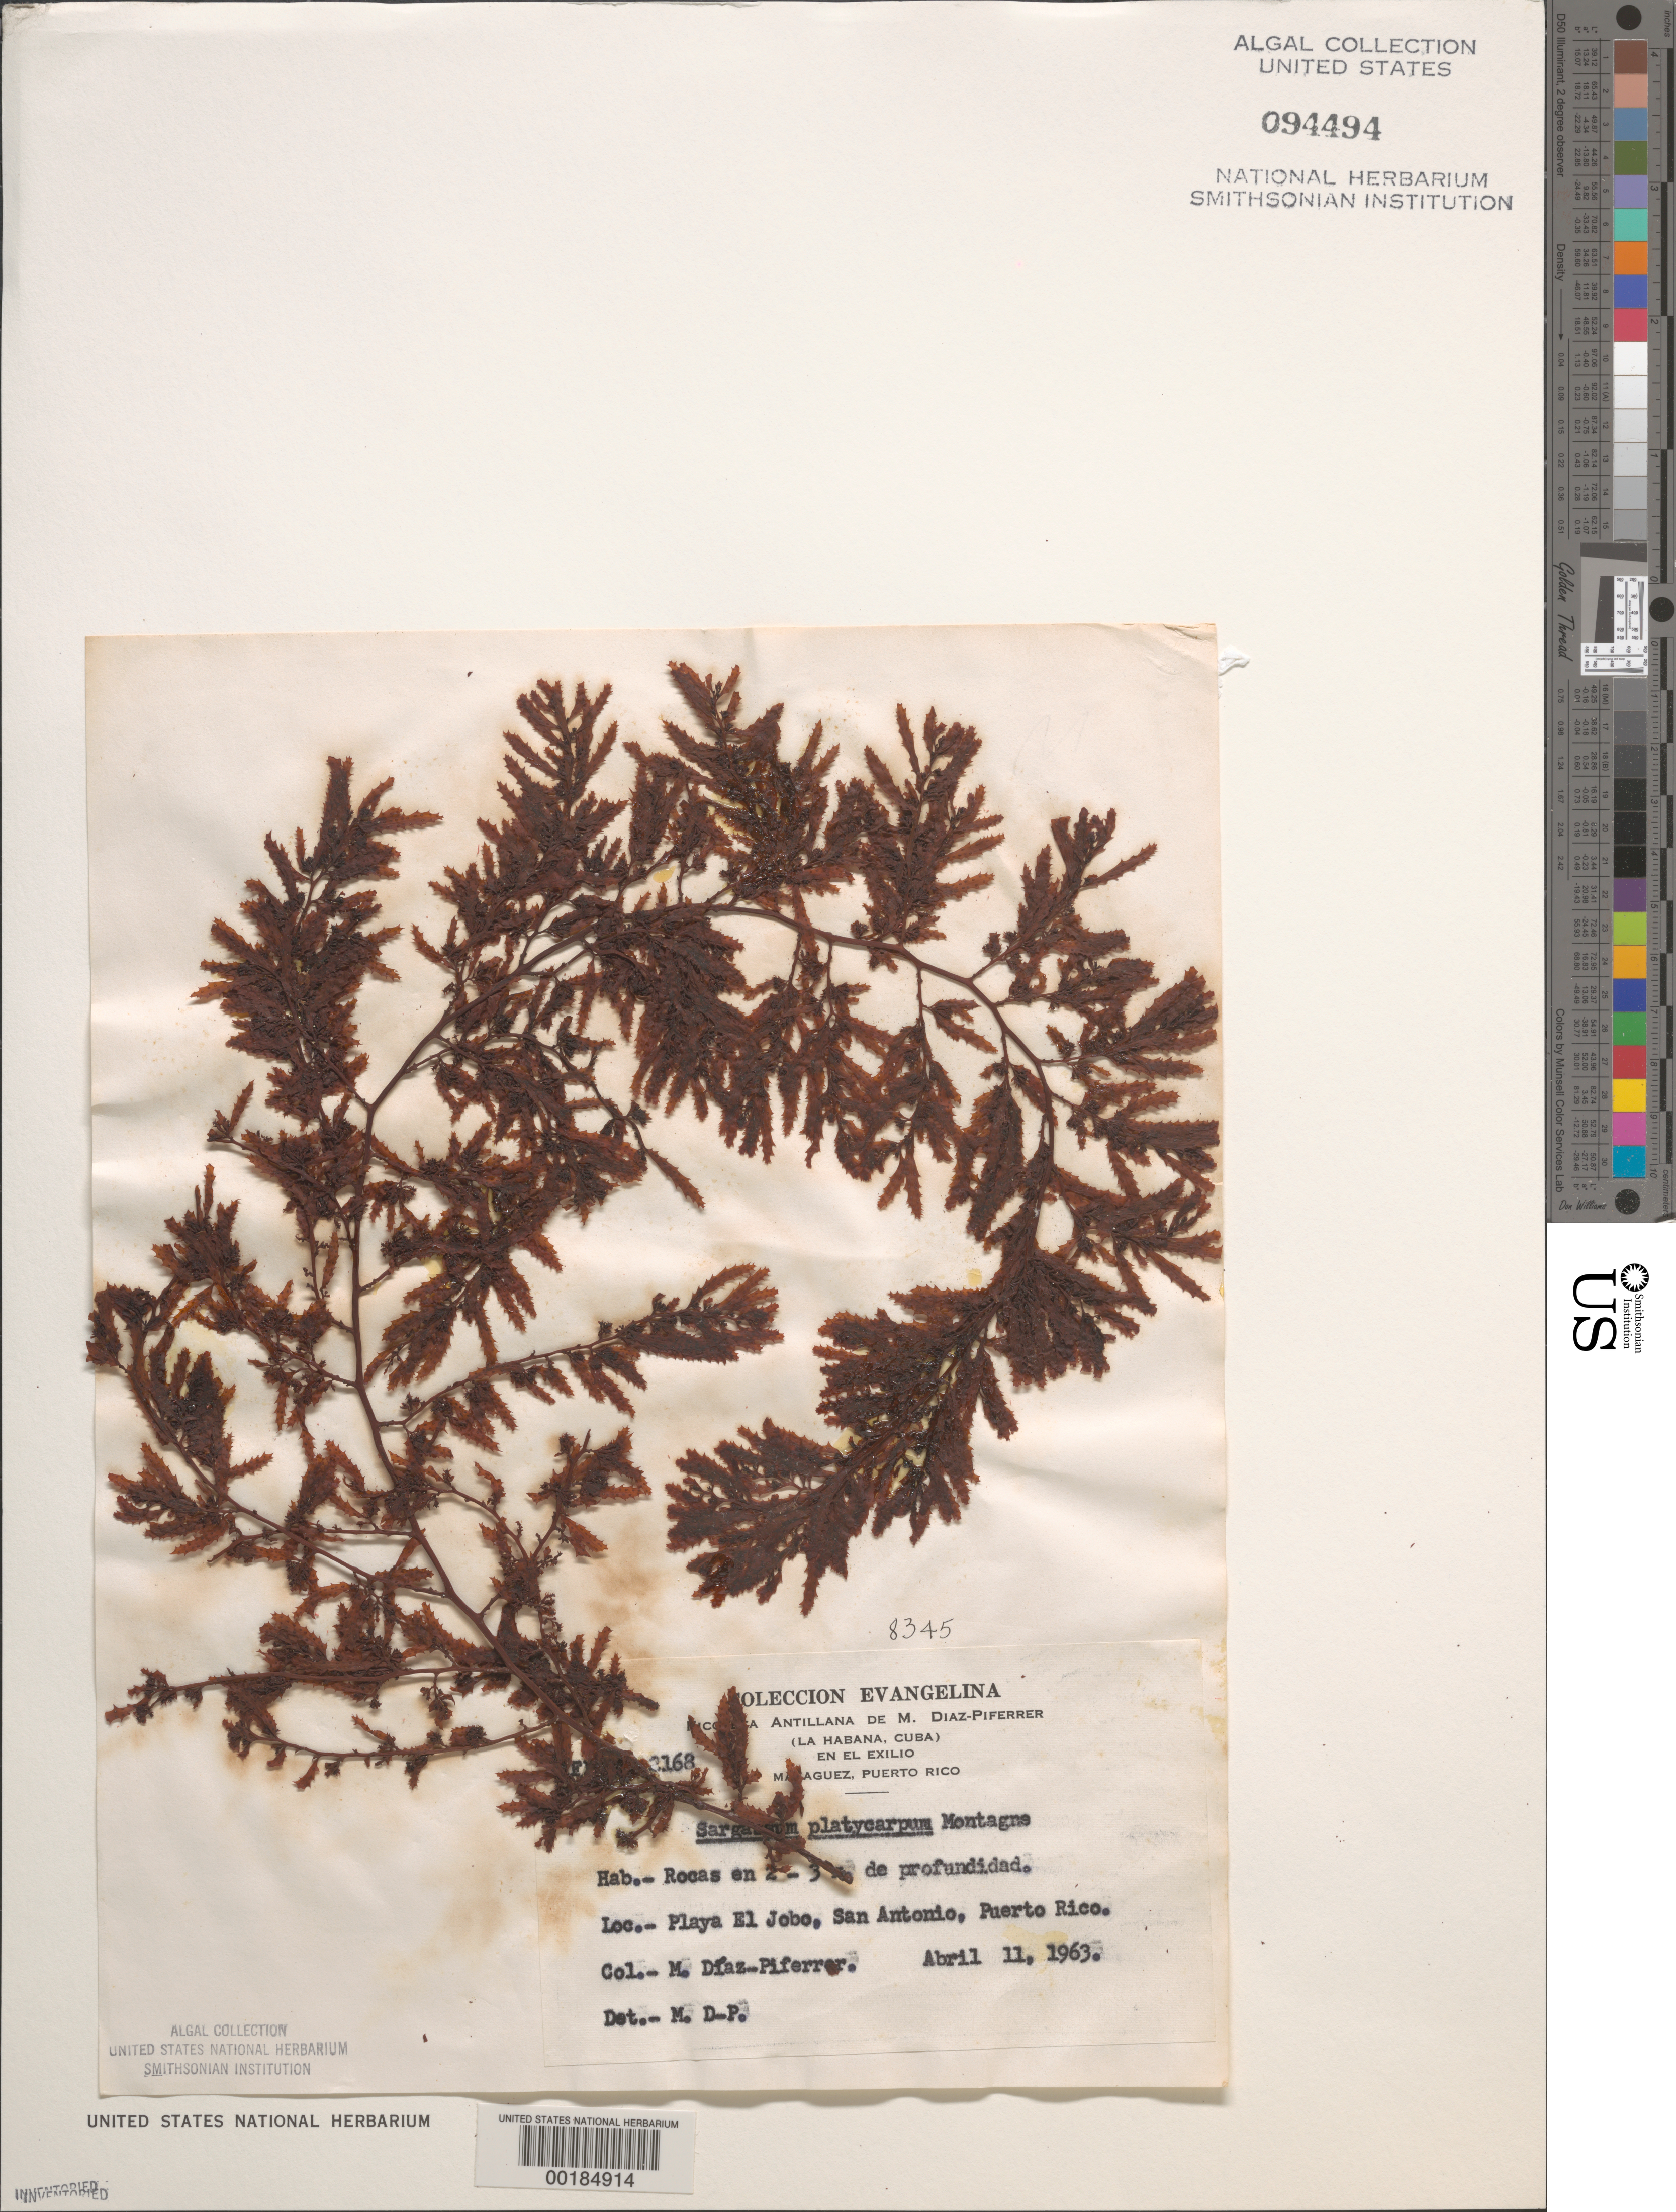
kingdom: Chromista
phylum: Ochrophyta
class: Phaeophyceae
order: Fucales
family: Sargassaceae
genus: Sargassum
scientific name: Sargassum platycarpum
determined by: Diaz-Piferrer, M.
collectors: M. Diaz-Piferrer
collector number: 8345 & (FP-DB) 2168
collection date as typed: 11 Apr 1963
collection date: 1963-04-11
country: Puerto Rico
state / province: Isabela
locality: Playa El Jobo, San Antonio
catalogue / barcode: US 94494